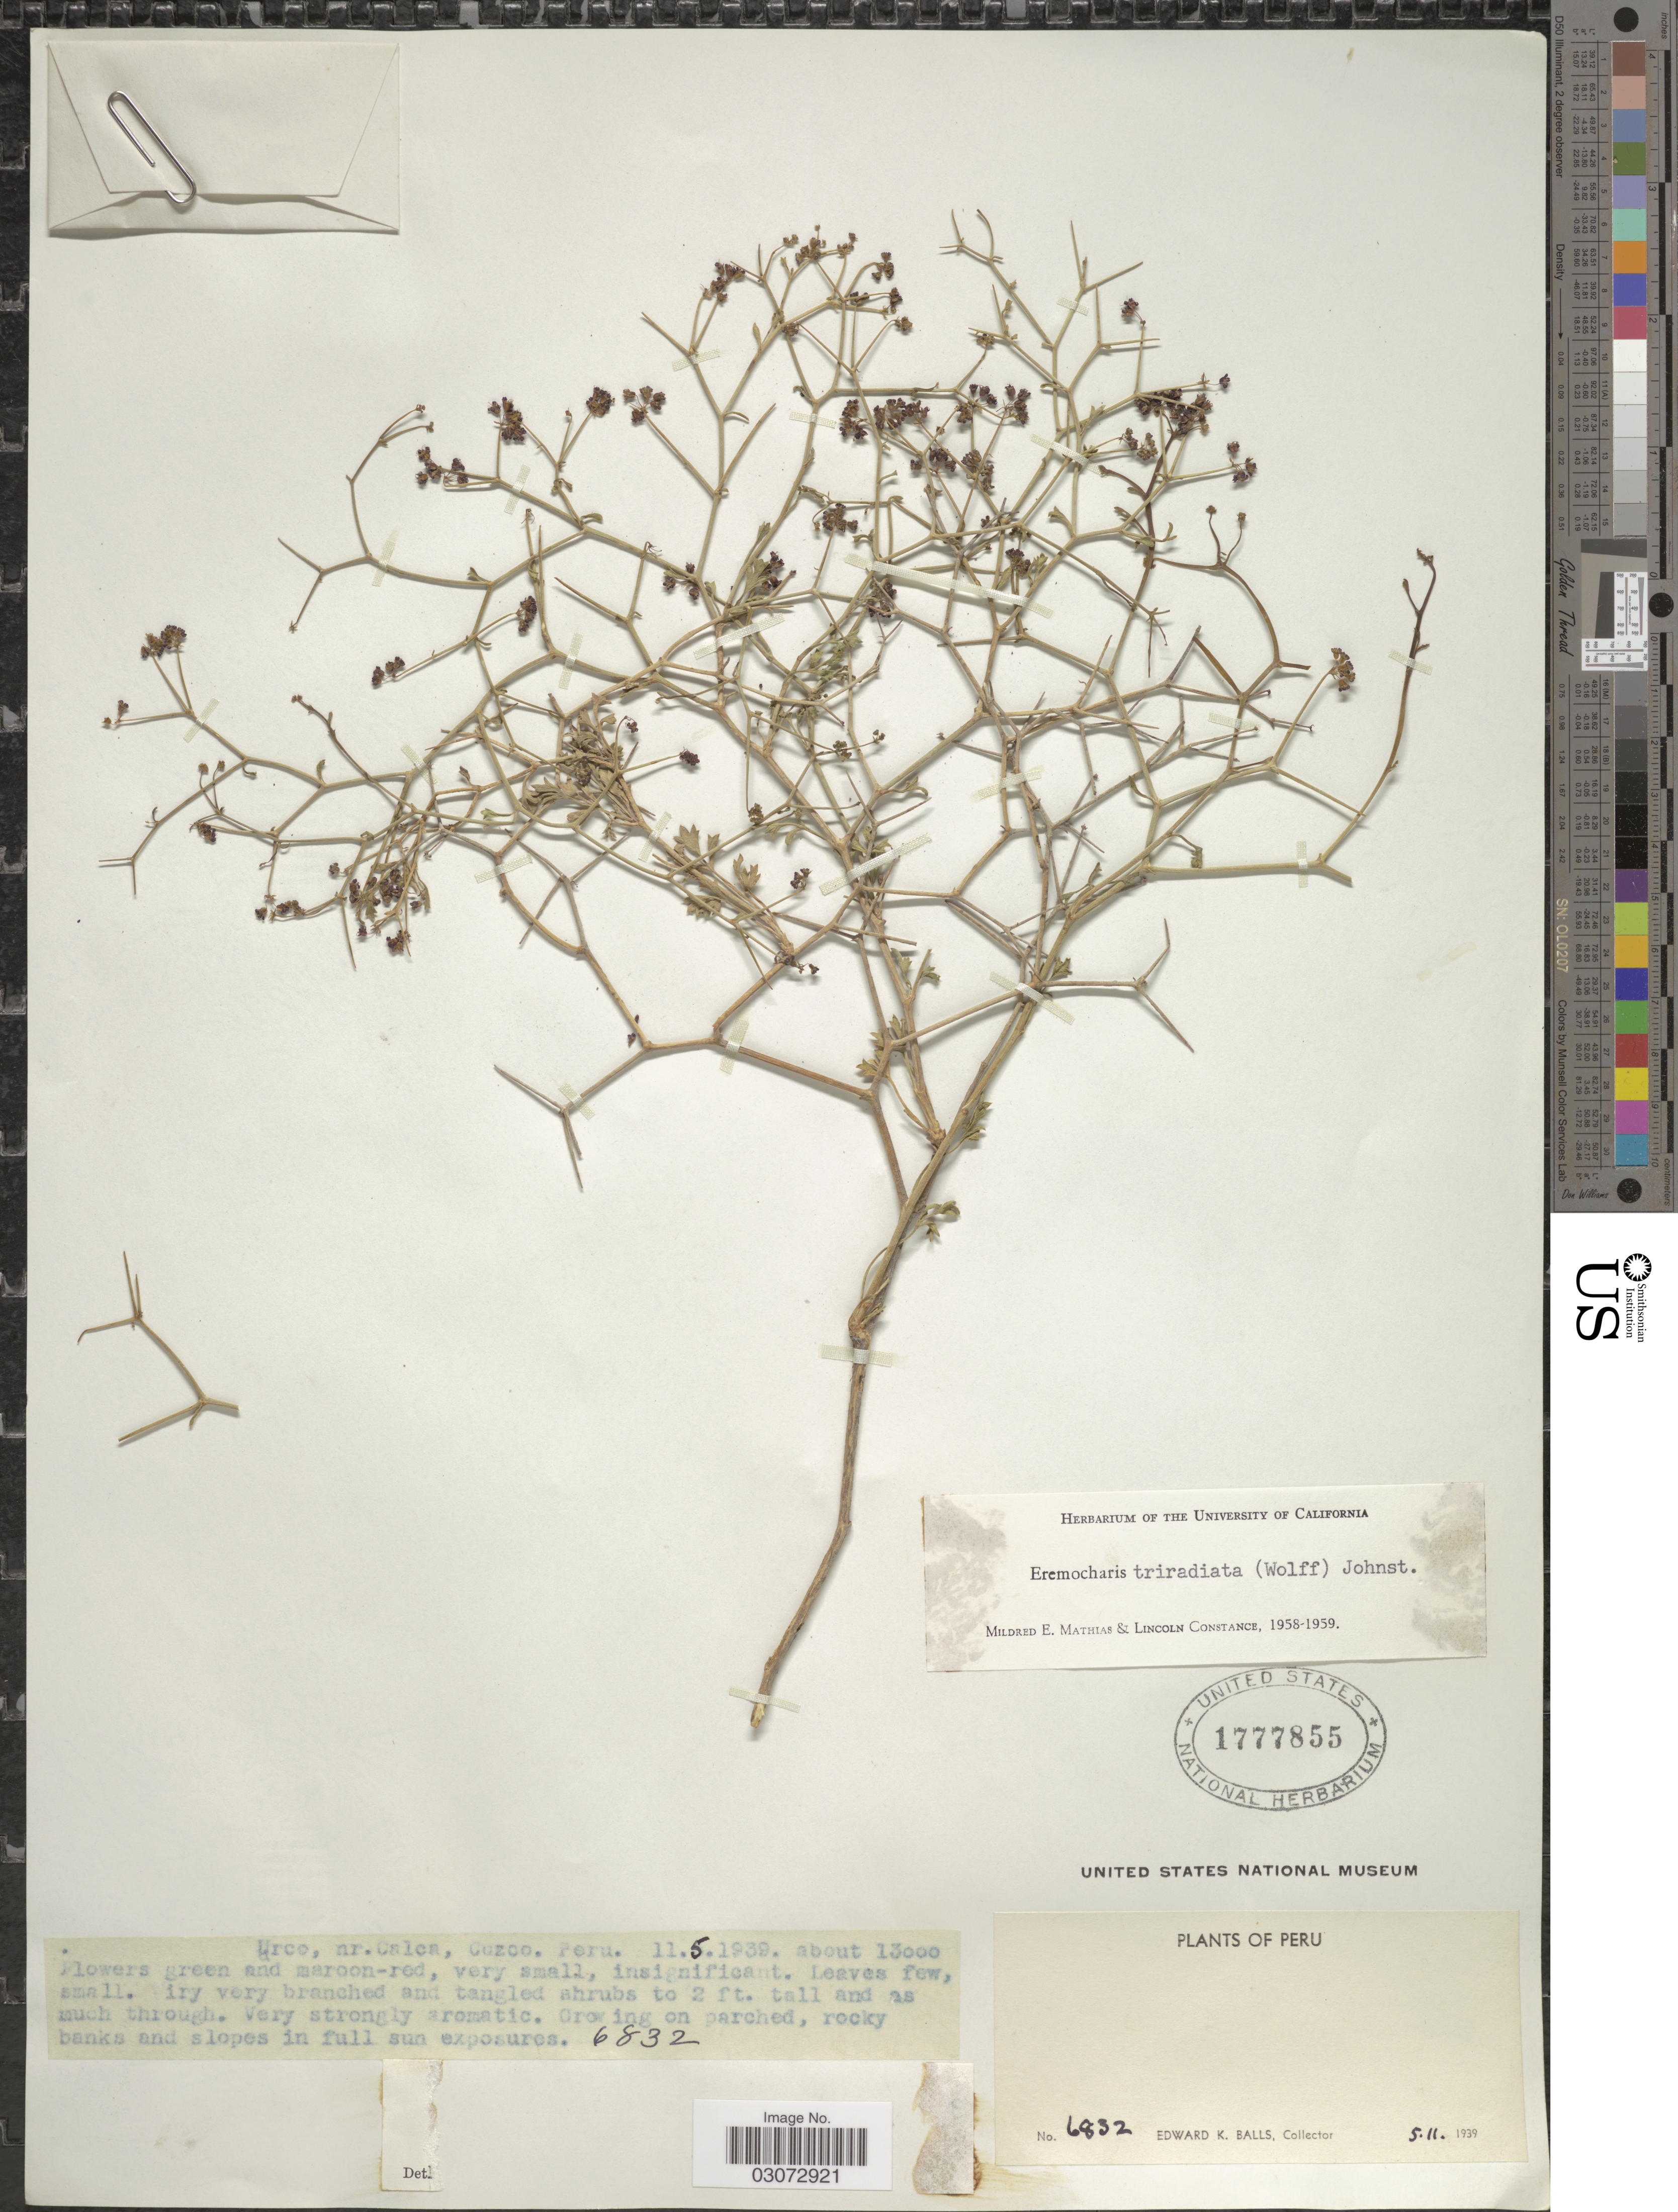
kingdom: Plantae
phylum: Tracheophyta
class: Magnoliopsida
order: Apiales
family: Apiaceae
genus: Eremocharis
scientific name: Eremocharis tripartita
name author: Mathias & Constance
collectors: E. K. Balls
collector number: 6832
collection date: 1939-11-05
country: Peru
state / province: Cusco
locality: Urco, nr. Calca.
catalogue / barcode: US 1777855